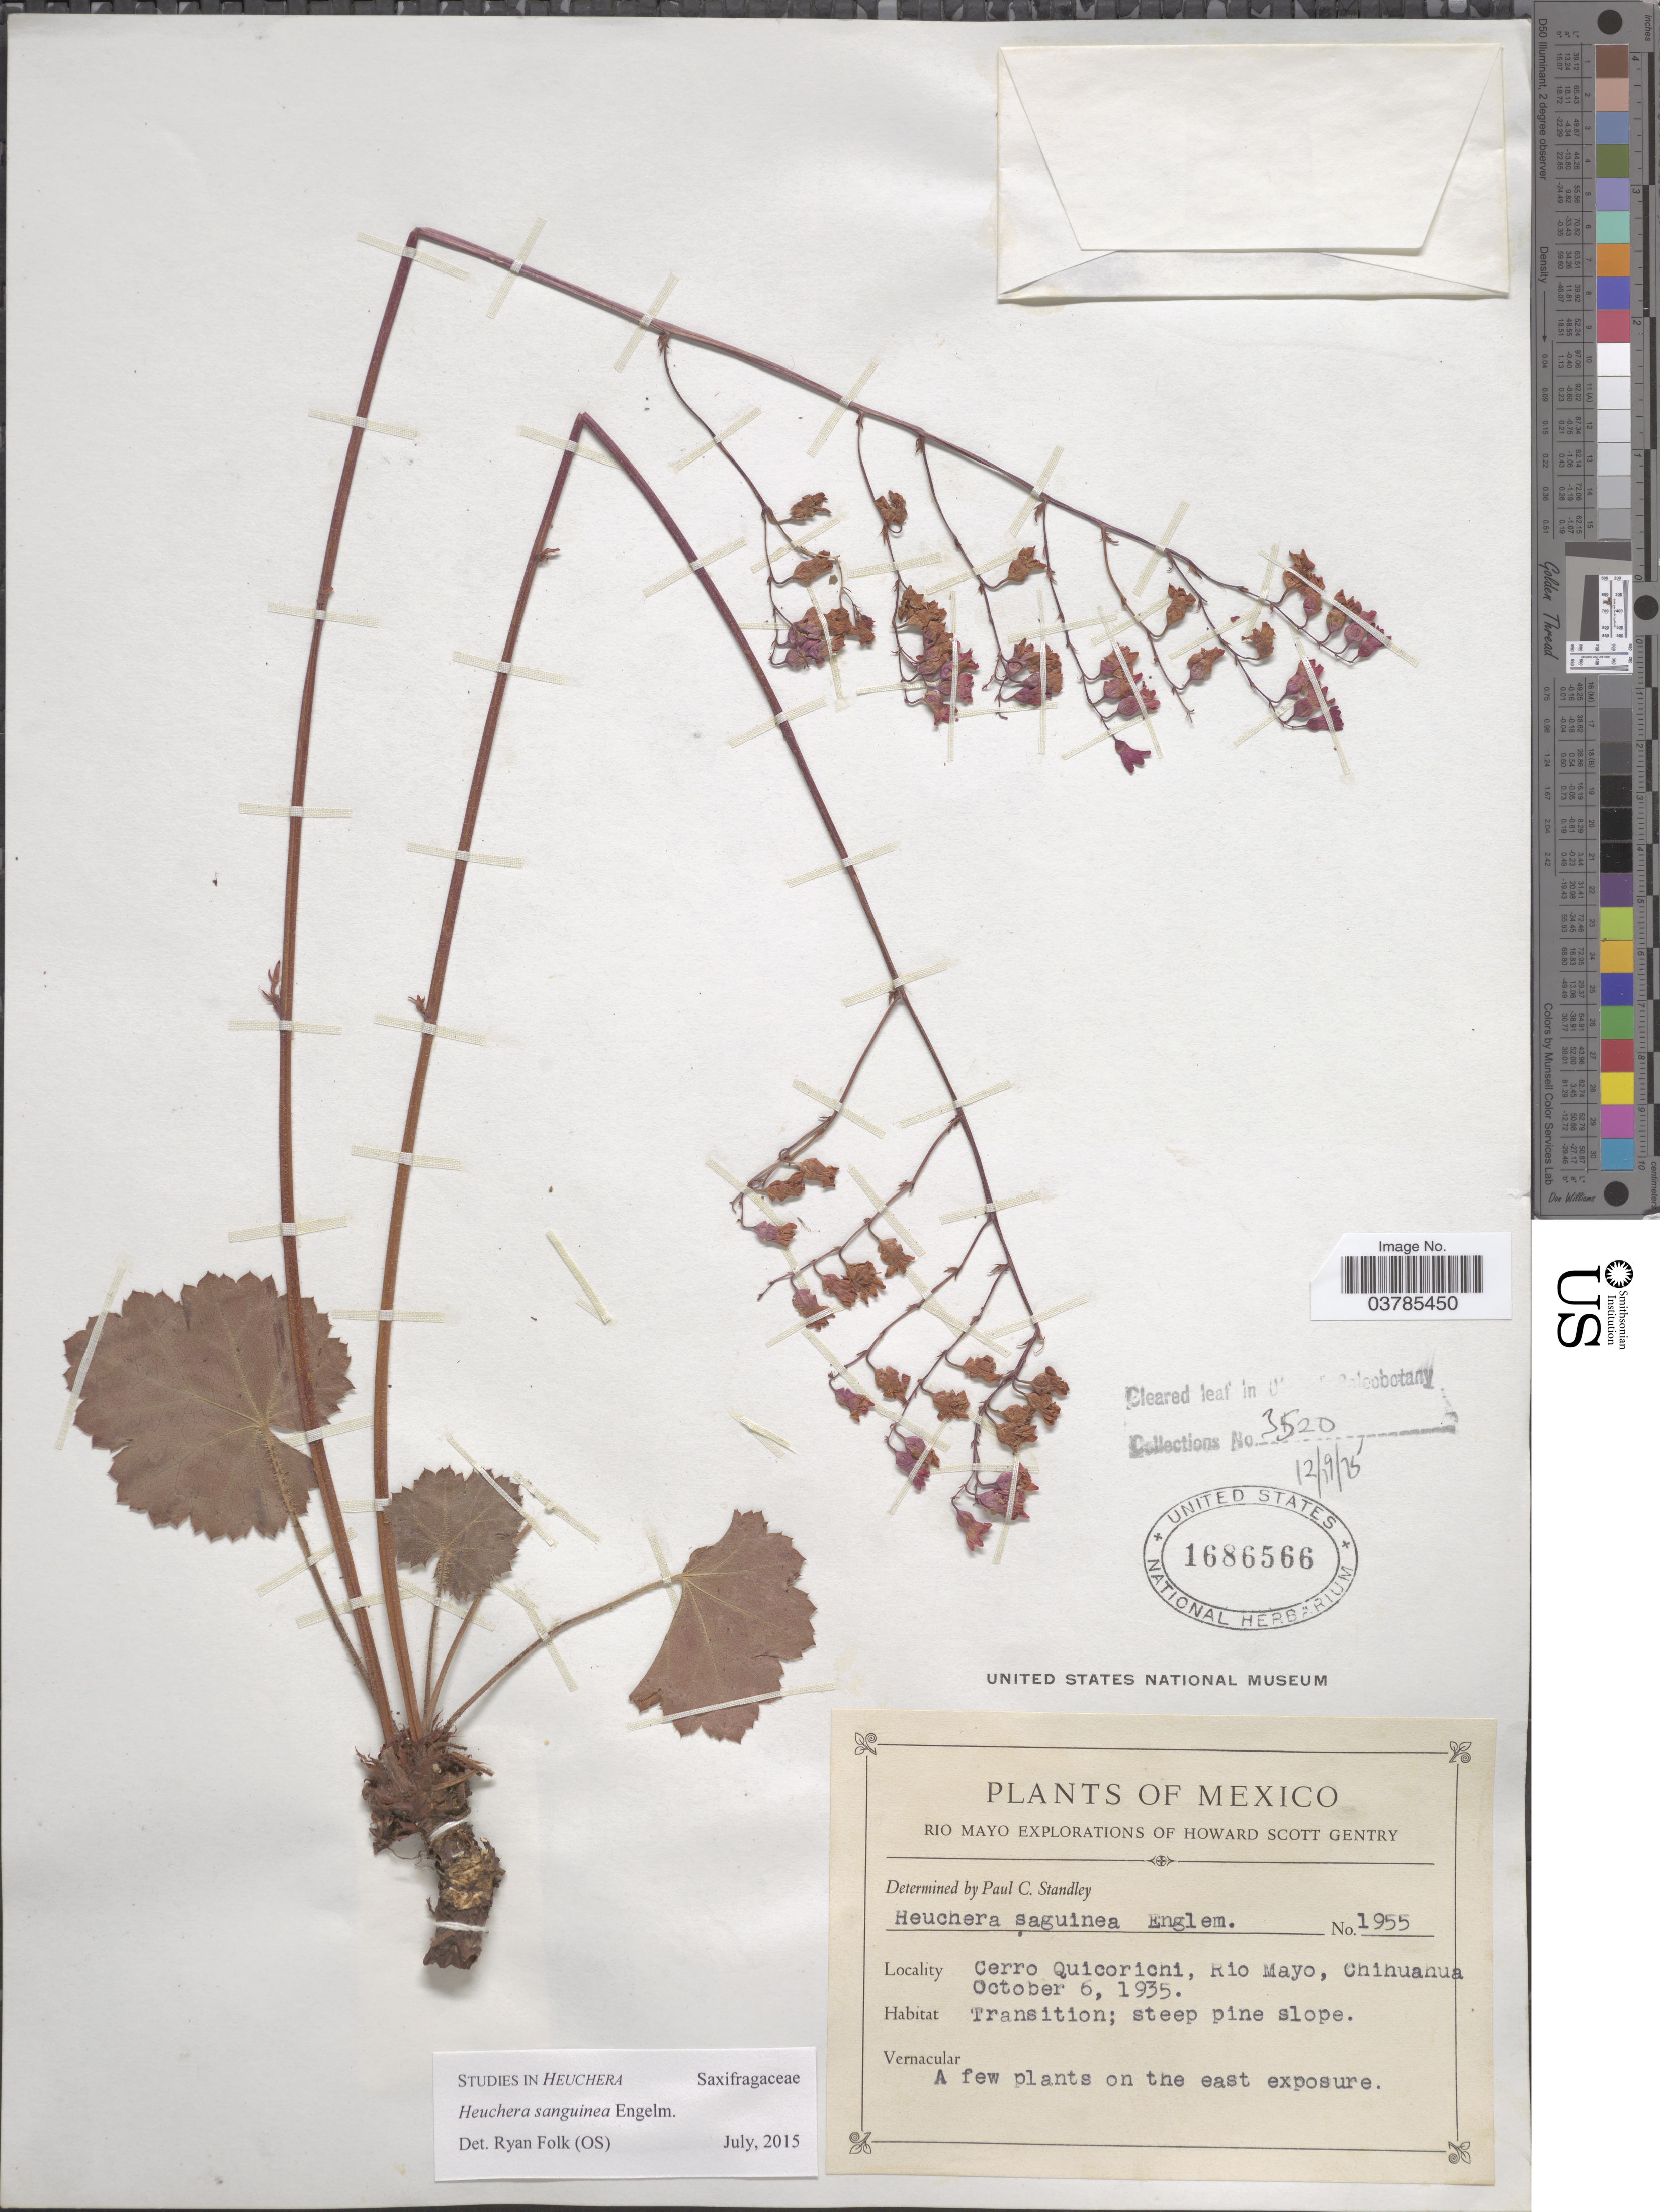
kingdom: Plantae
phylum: Tracheophyta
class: Magnoliopsida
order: Saxifragales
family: Saxifragaceae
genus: Heuchera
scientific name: Heuchera sanguinea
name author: Engelm.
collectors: H. S. Gentry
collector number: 1955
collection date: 1935-10-06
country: Mexico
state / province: Chihuahua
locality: Rio Mayo Explorations. Cerro Quicorichi, Rio Mayo. Transition. On the east exposure.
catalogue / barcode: US 1686566